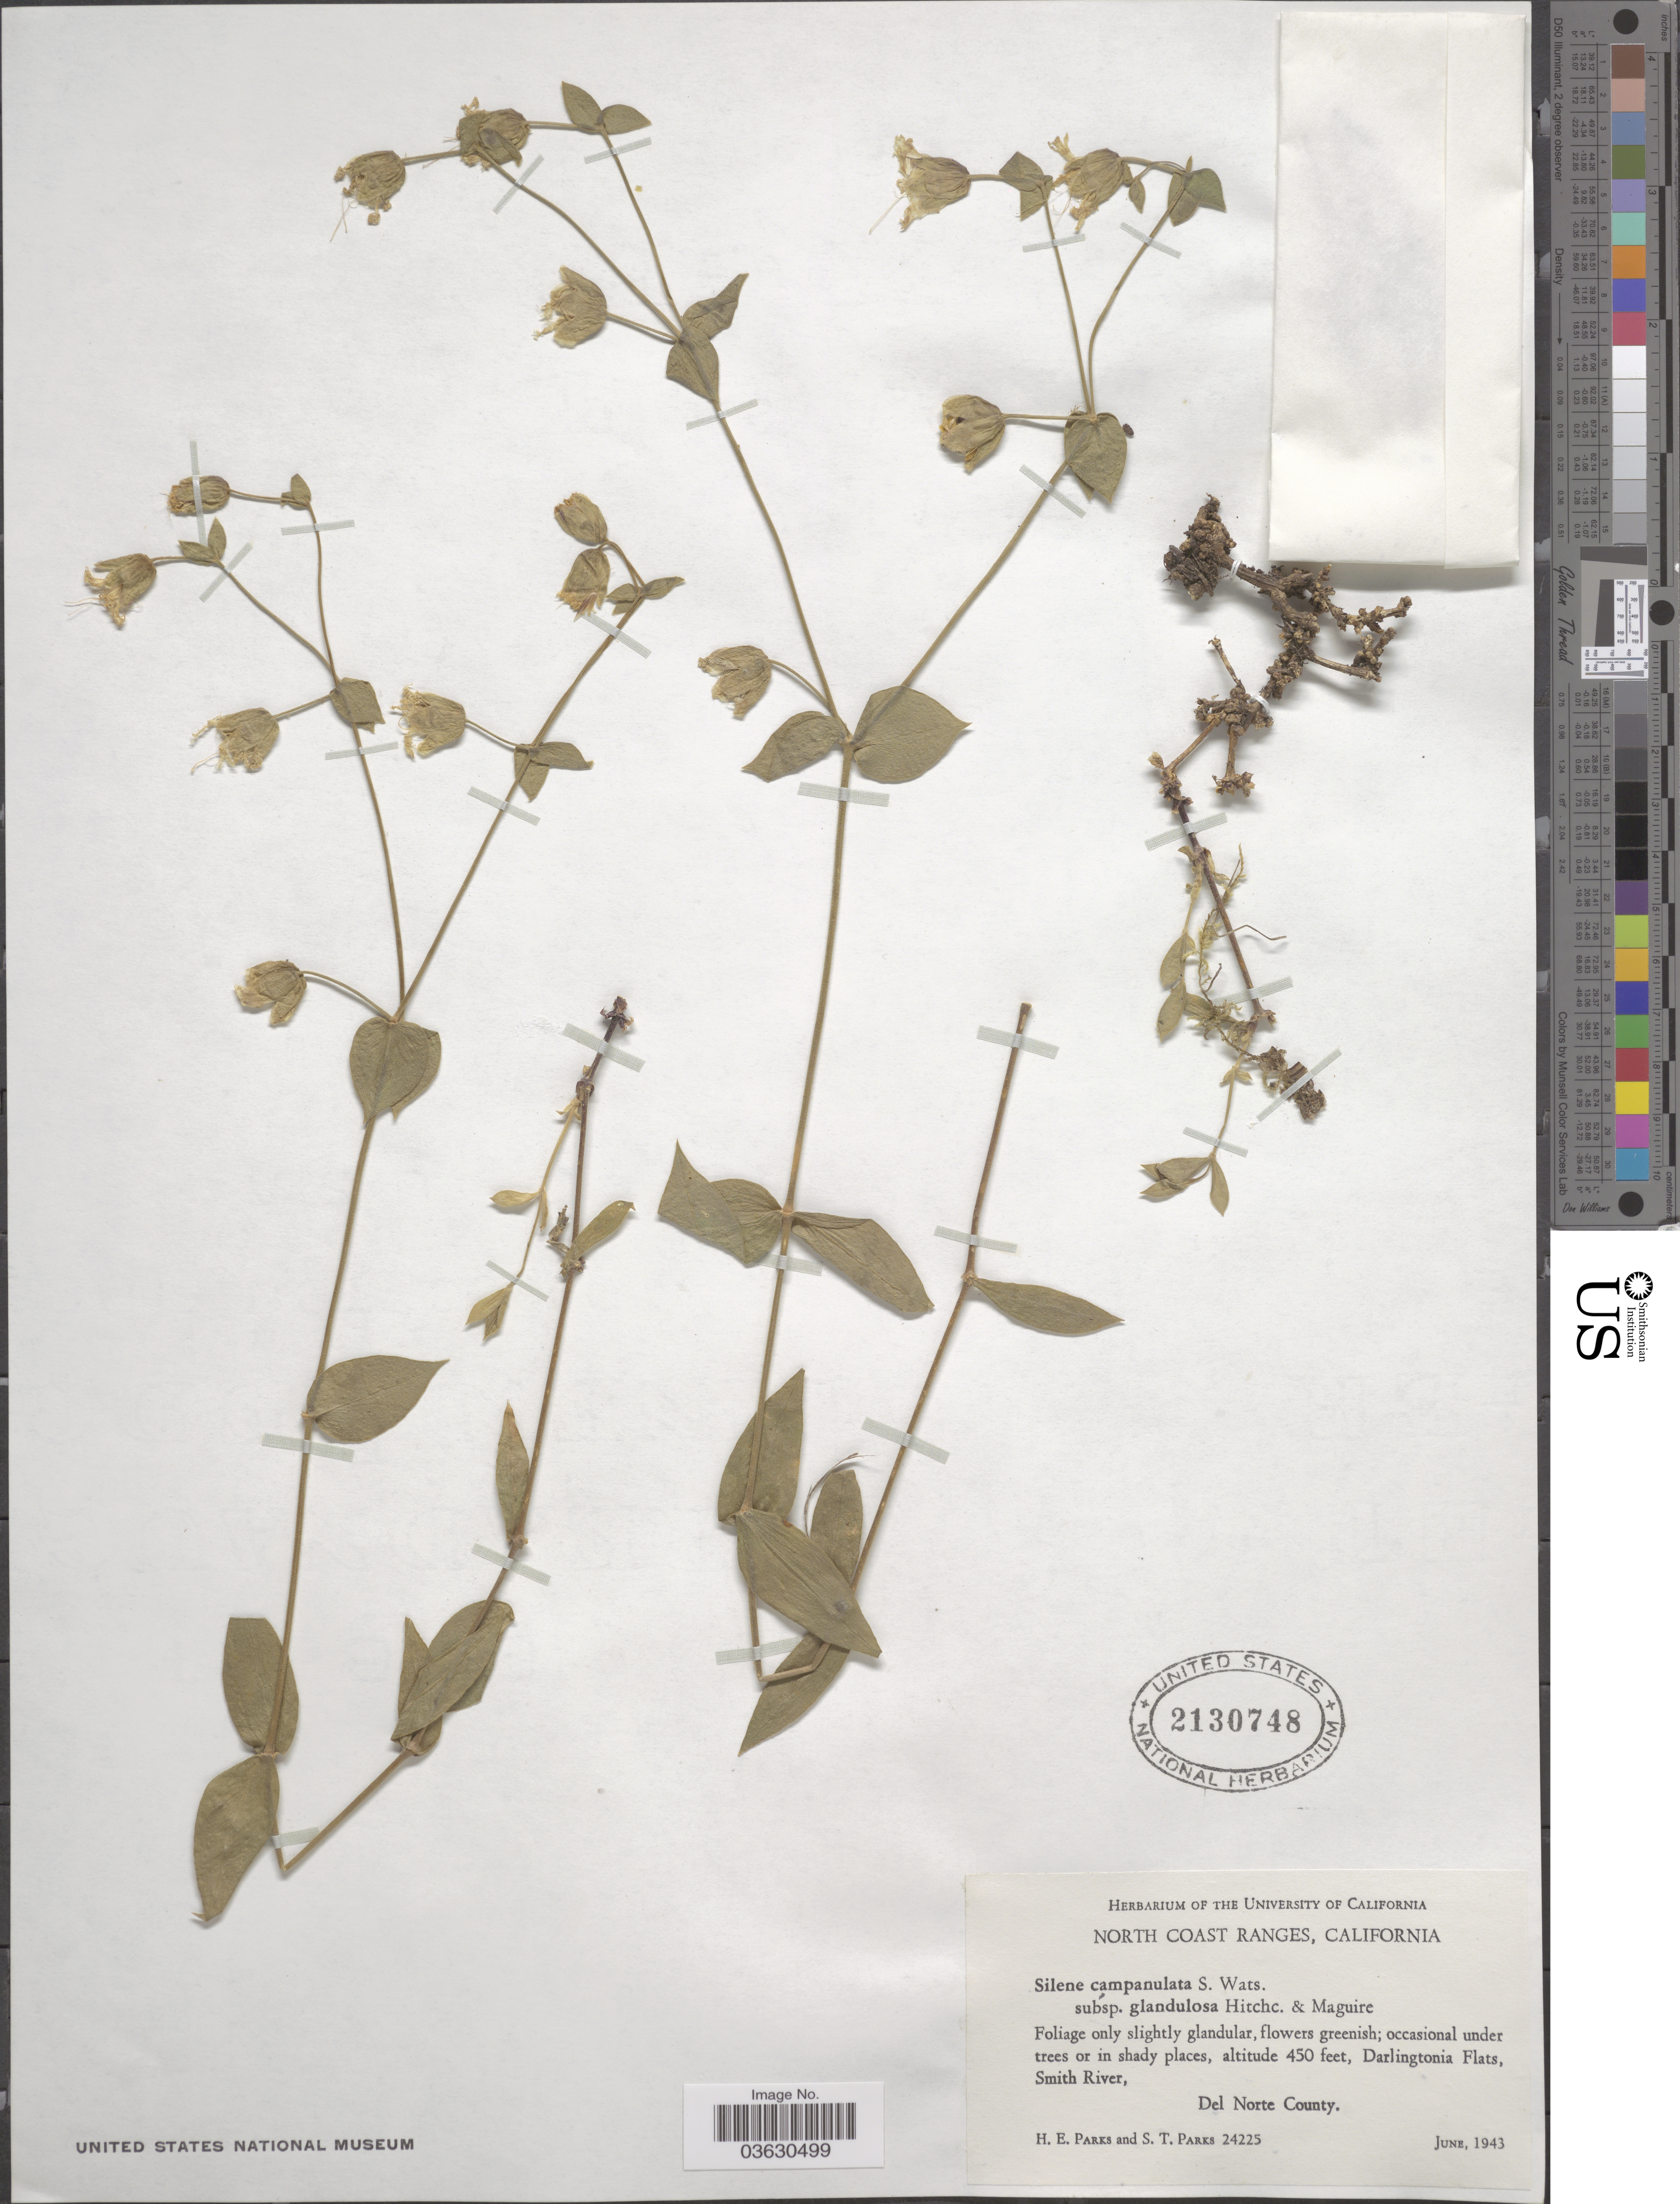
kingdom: Plantae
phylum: Tracheophyta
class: Magnoliopsida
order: Caryophyllales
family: Caryophyllaceae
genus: Silene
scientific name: Silene campanulata subsp. glandulosa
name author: C.L. Hitchc. & Maguire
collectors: H. E. Parks & S. Parks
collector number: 24225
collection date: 1943-06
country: United States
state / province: California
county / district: Del Norte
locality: North Coast Ranges. Darlingtonia Flats, Smith River, Del Norte County.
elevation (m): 137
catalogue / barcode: US 2130748